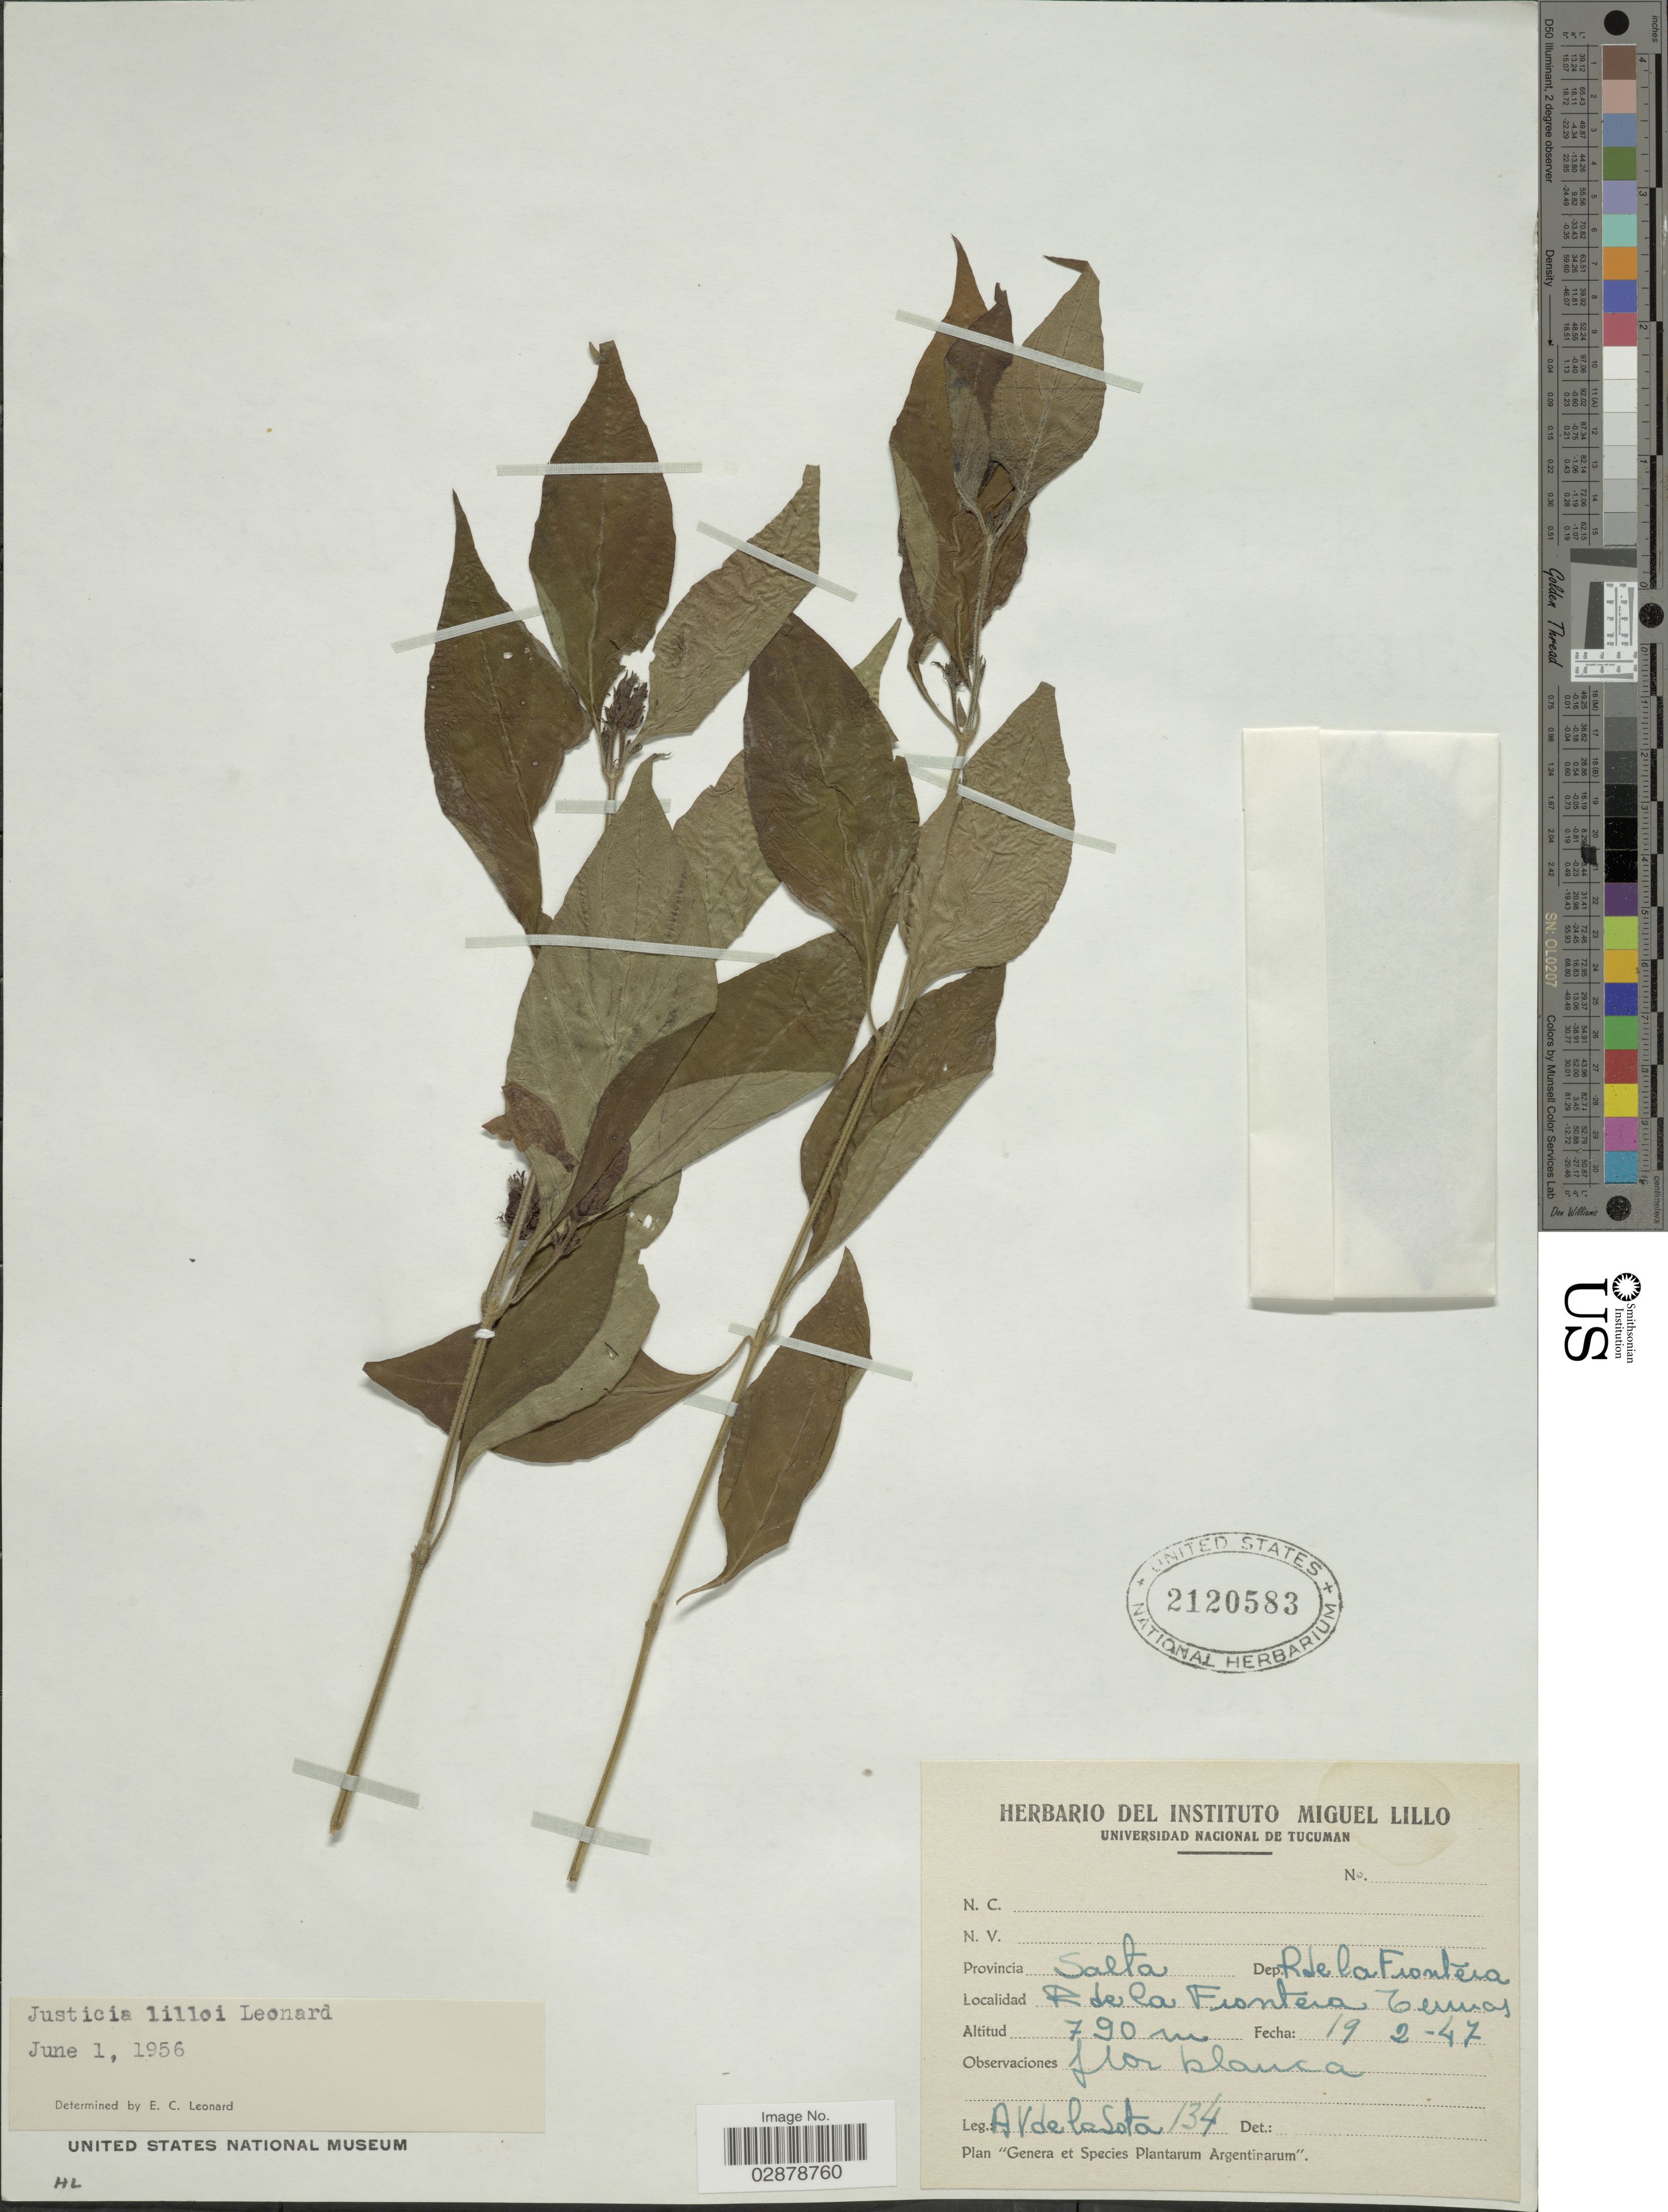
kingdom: Plantae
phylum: Tracheophyta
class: Magnoliopsida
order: Lamiales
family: Acanthaceae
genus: Justicia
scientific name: Justicia corumbensis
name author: (Lindau) Wassh. & C. Ezcurra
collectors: A. De la sota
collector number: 134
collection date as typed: Transcribed d/m/y: 19/2/47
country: Argentina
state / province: Salta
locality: Dep. R. de la Frontera. R. de la Frontera Termas.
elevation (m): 790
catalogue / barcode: US 2120583